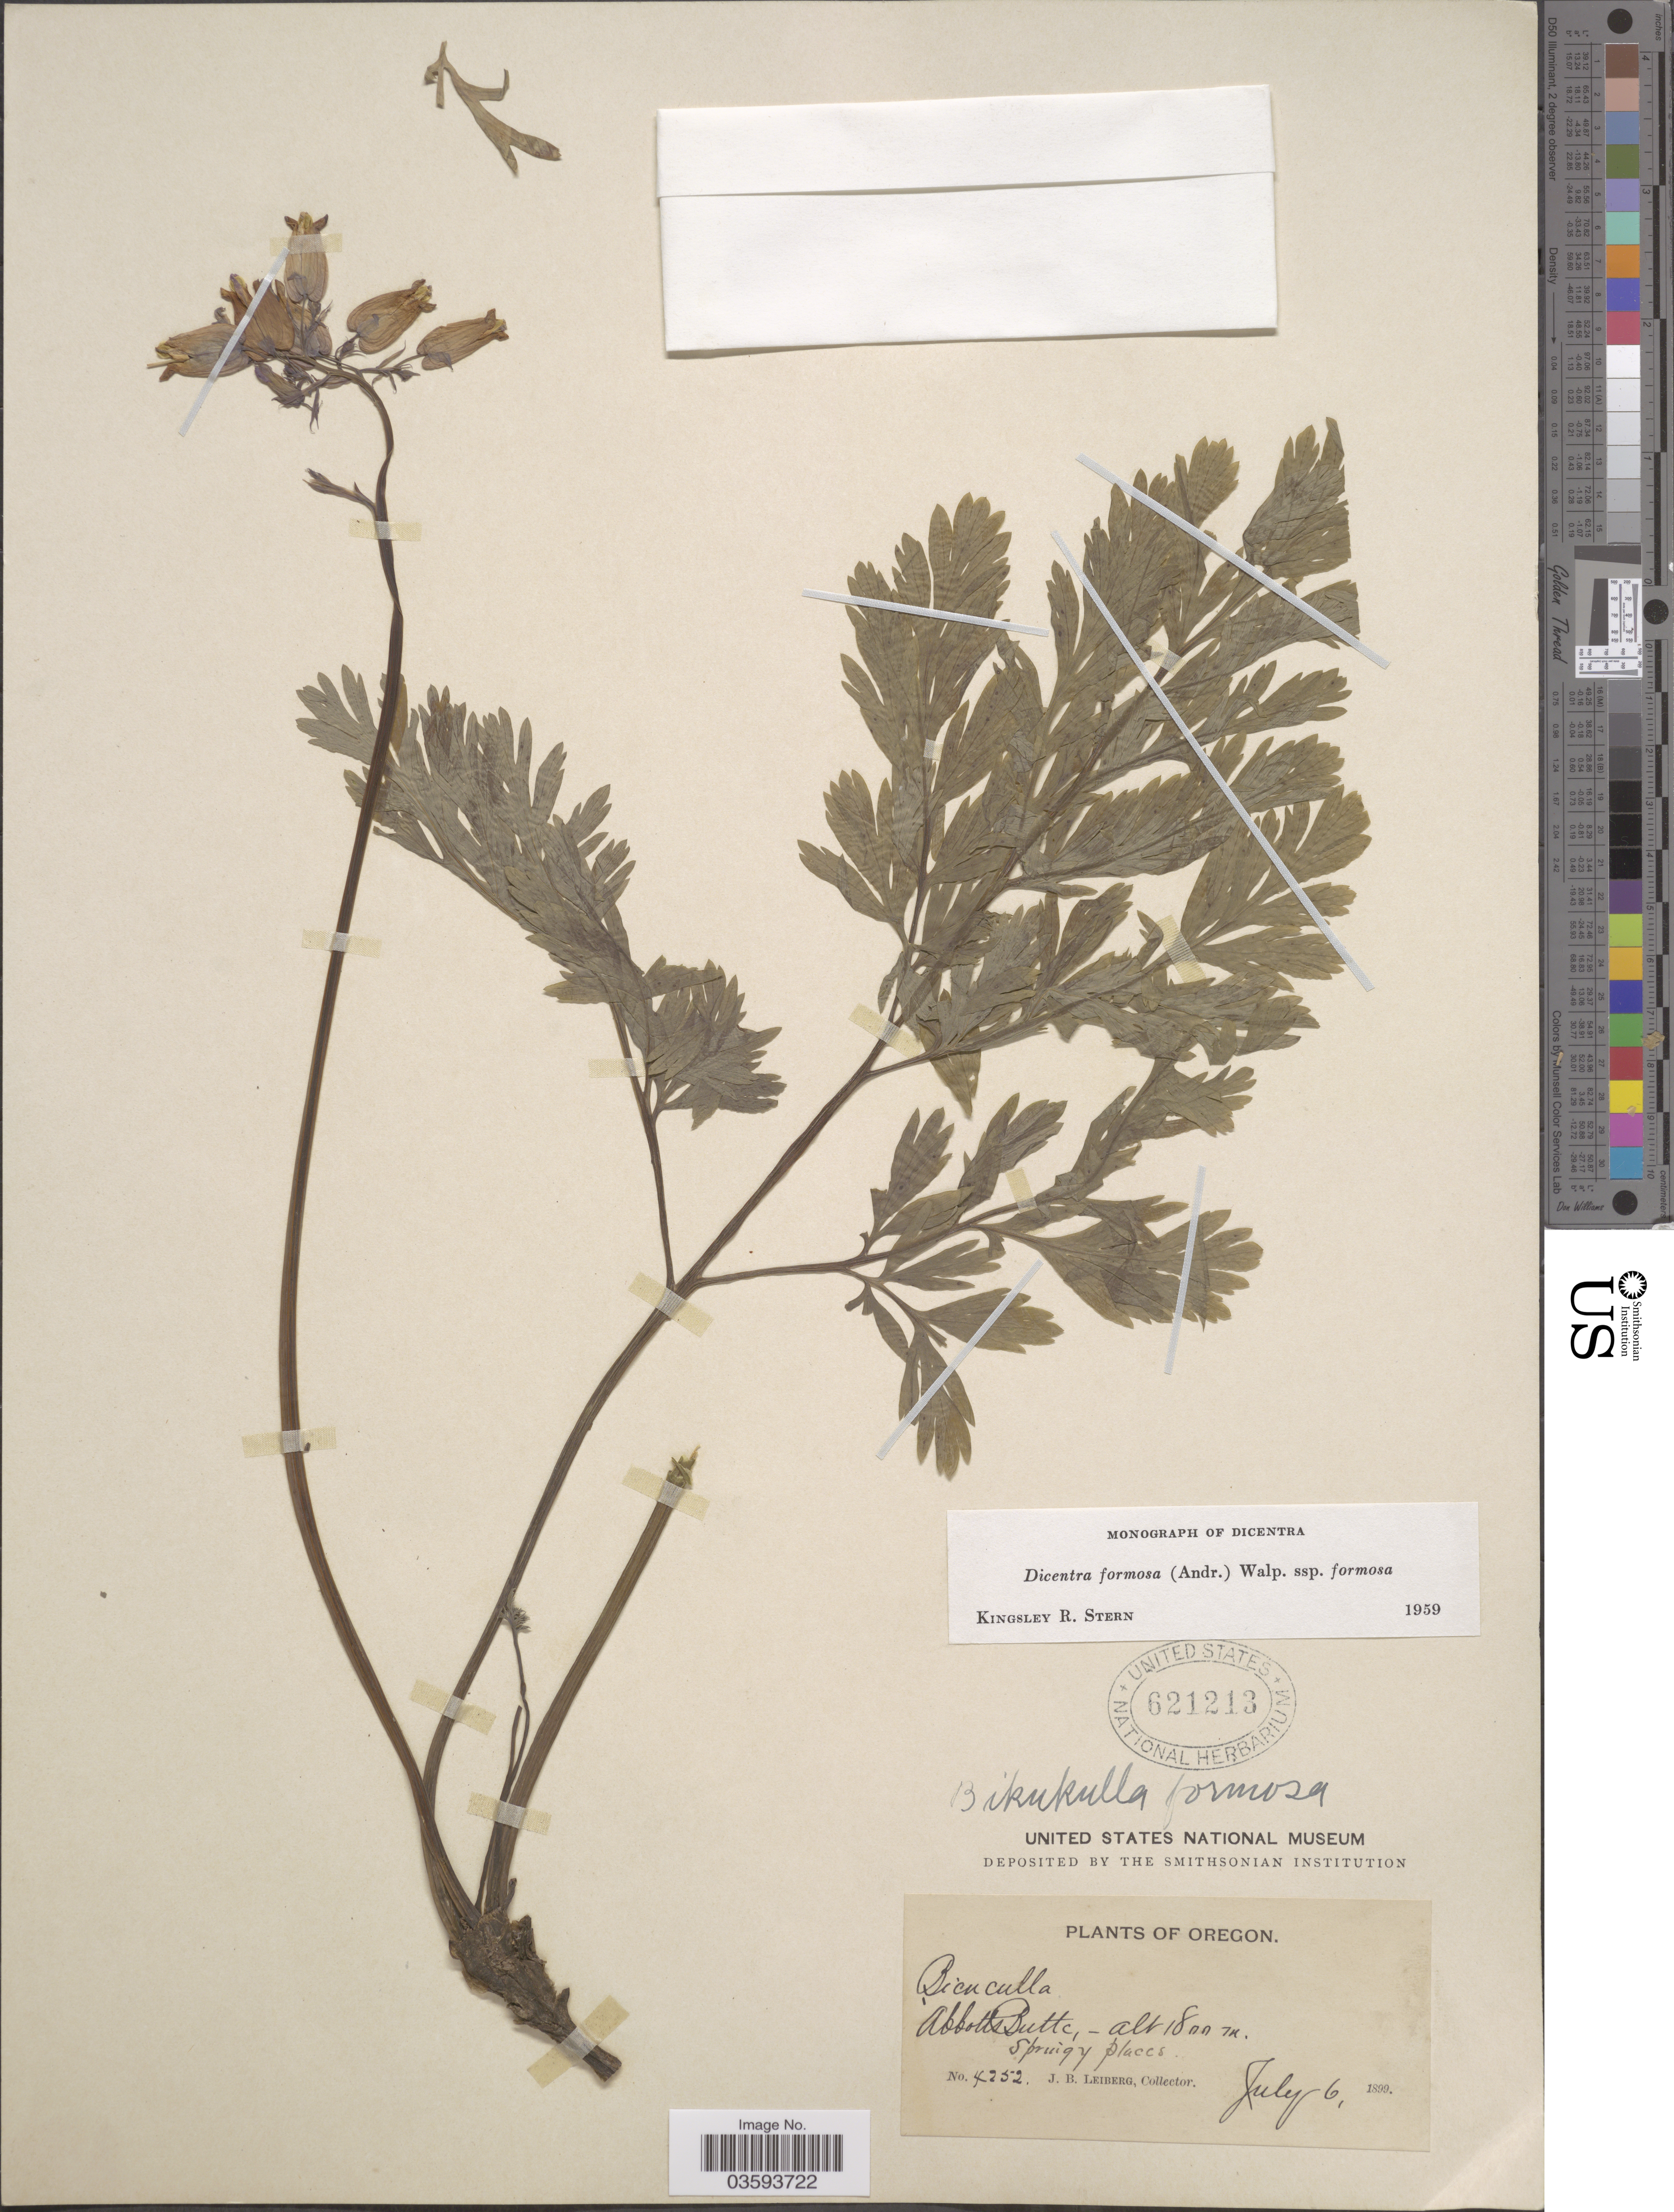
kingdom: Plantae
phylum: Tracheophyta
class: Magnoliopsida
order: Ranunculales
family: Papaveraceae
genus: Dicentra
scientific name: Dicentra formosa subsp. formosa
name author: (Haw.) Walp.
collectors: J. B. Leiberg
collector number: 4252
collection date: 1899-07-06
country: United States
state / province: Oregon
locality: Abbotts Butte, Springy places.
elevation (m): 1800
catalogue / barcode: US 621213